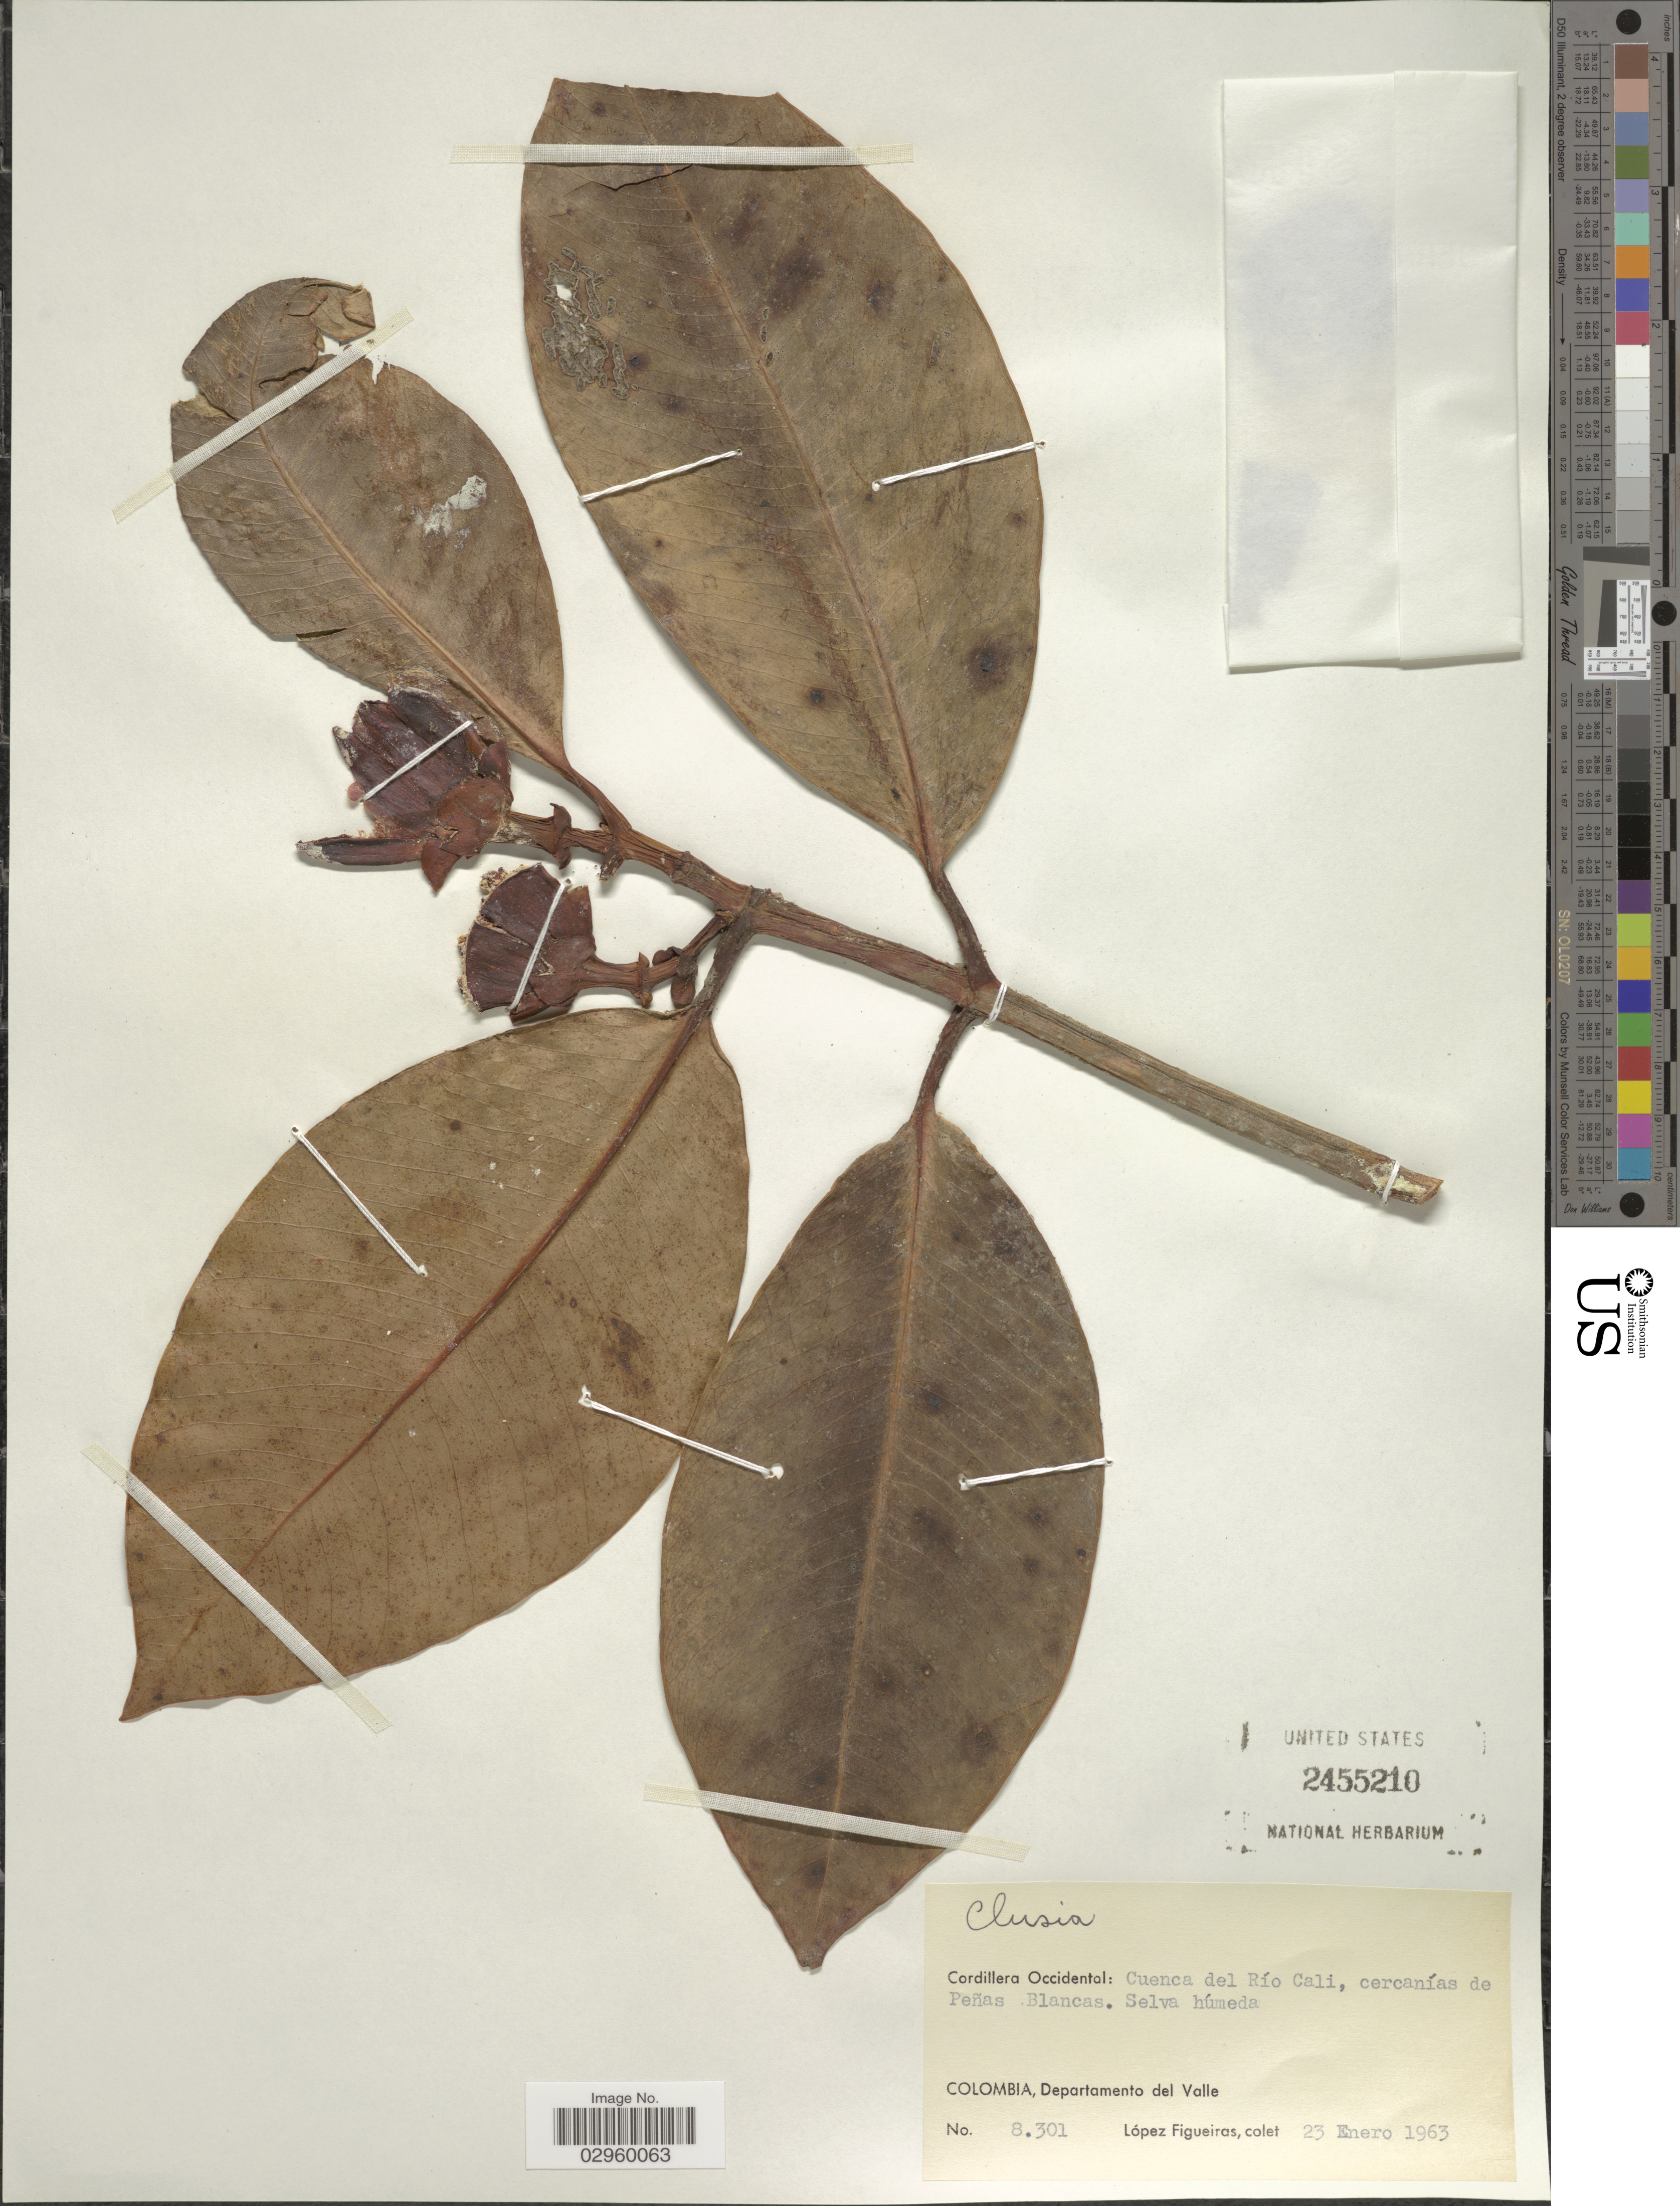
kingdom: Plantae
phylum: Tracheophyta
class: Magnoliopsida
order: Malpighiales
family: Clusiaceae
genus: Clusia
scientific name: Clusia sp.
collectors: M. López Figueiras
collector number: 8301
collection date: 1963-01-23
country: Colombia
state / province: Valle del Cauca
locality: Cordillera Occidental: Cuenca del Río Cali, cercanías de Peñas Blancas, Departamento del Valle.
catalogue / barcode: US 2455210